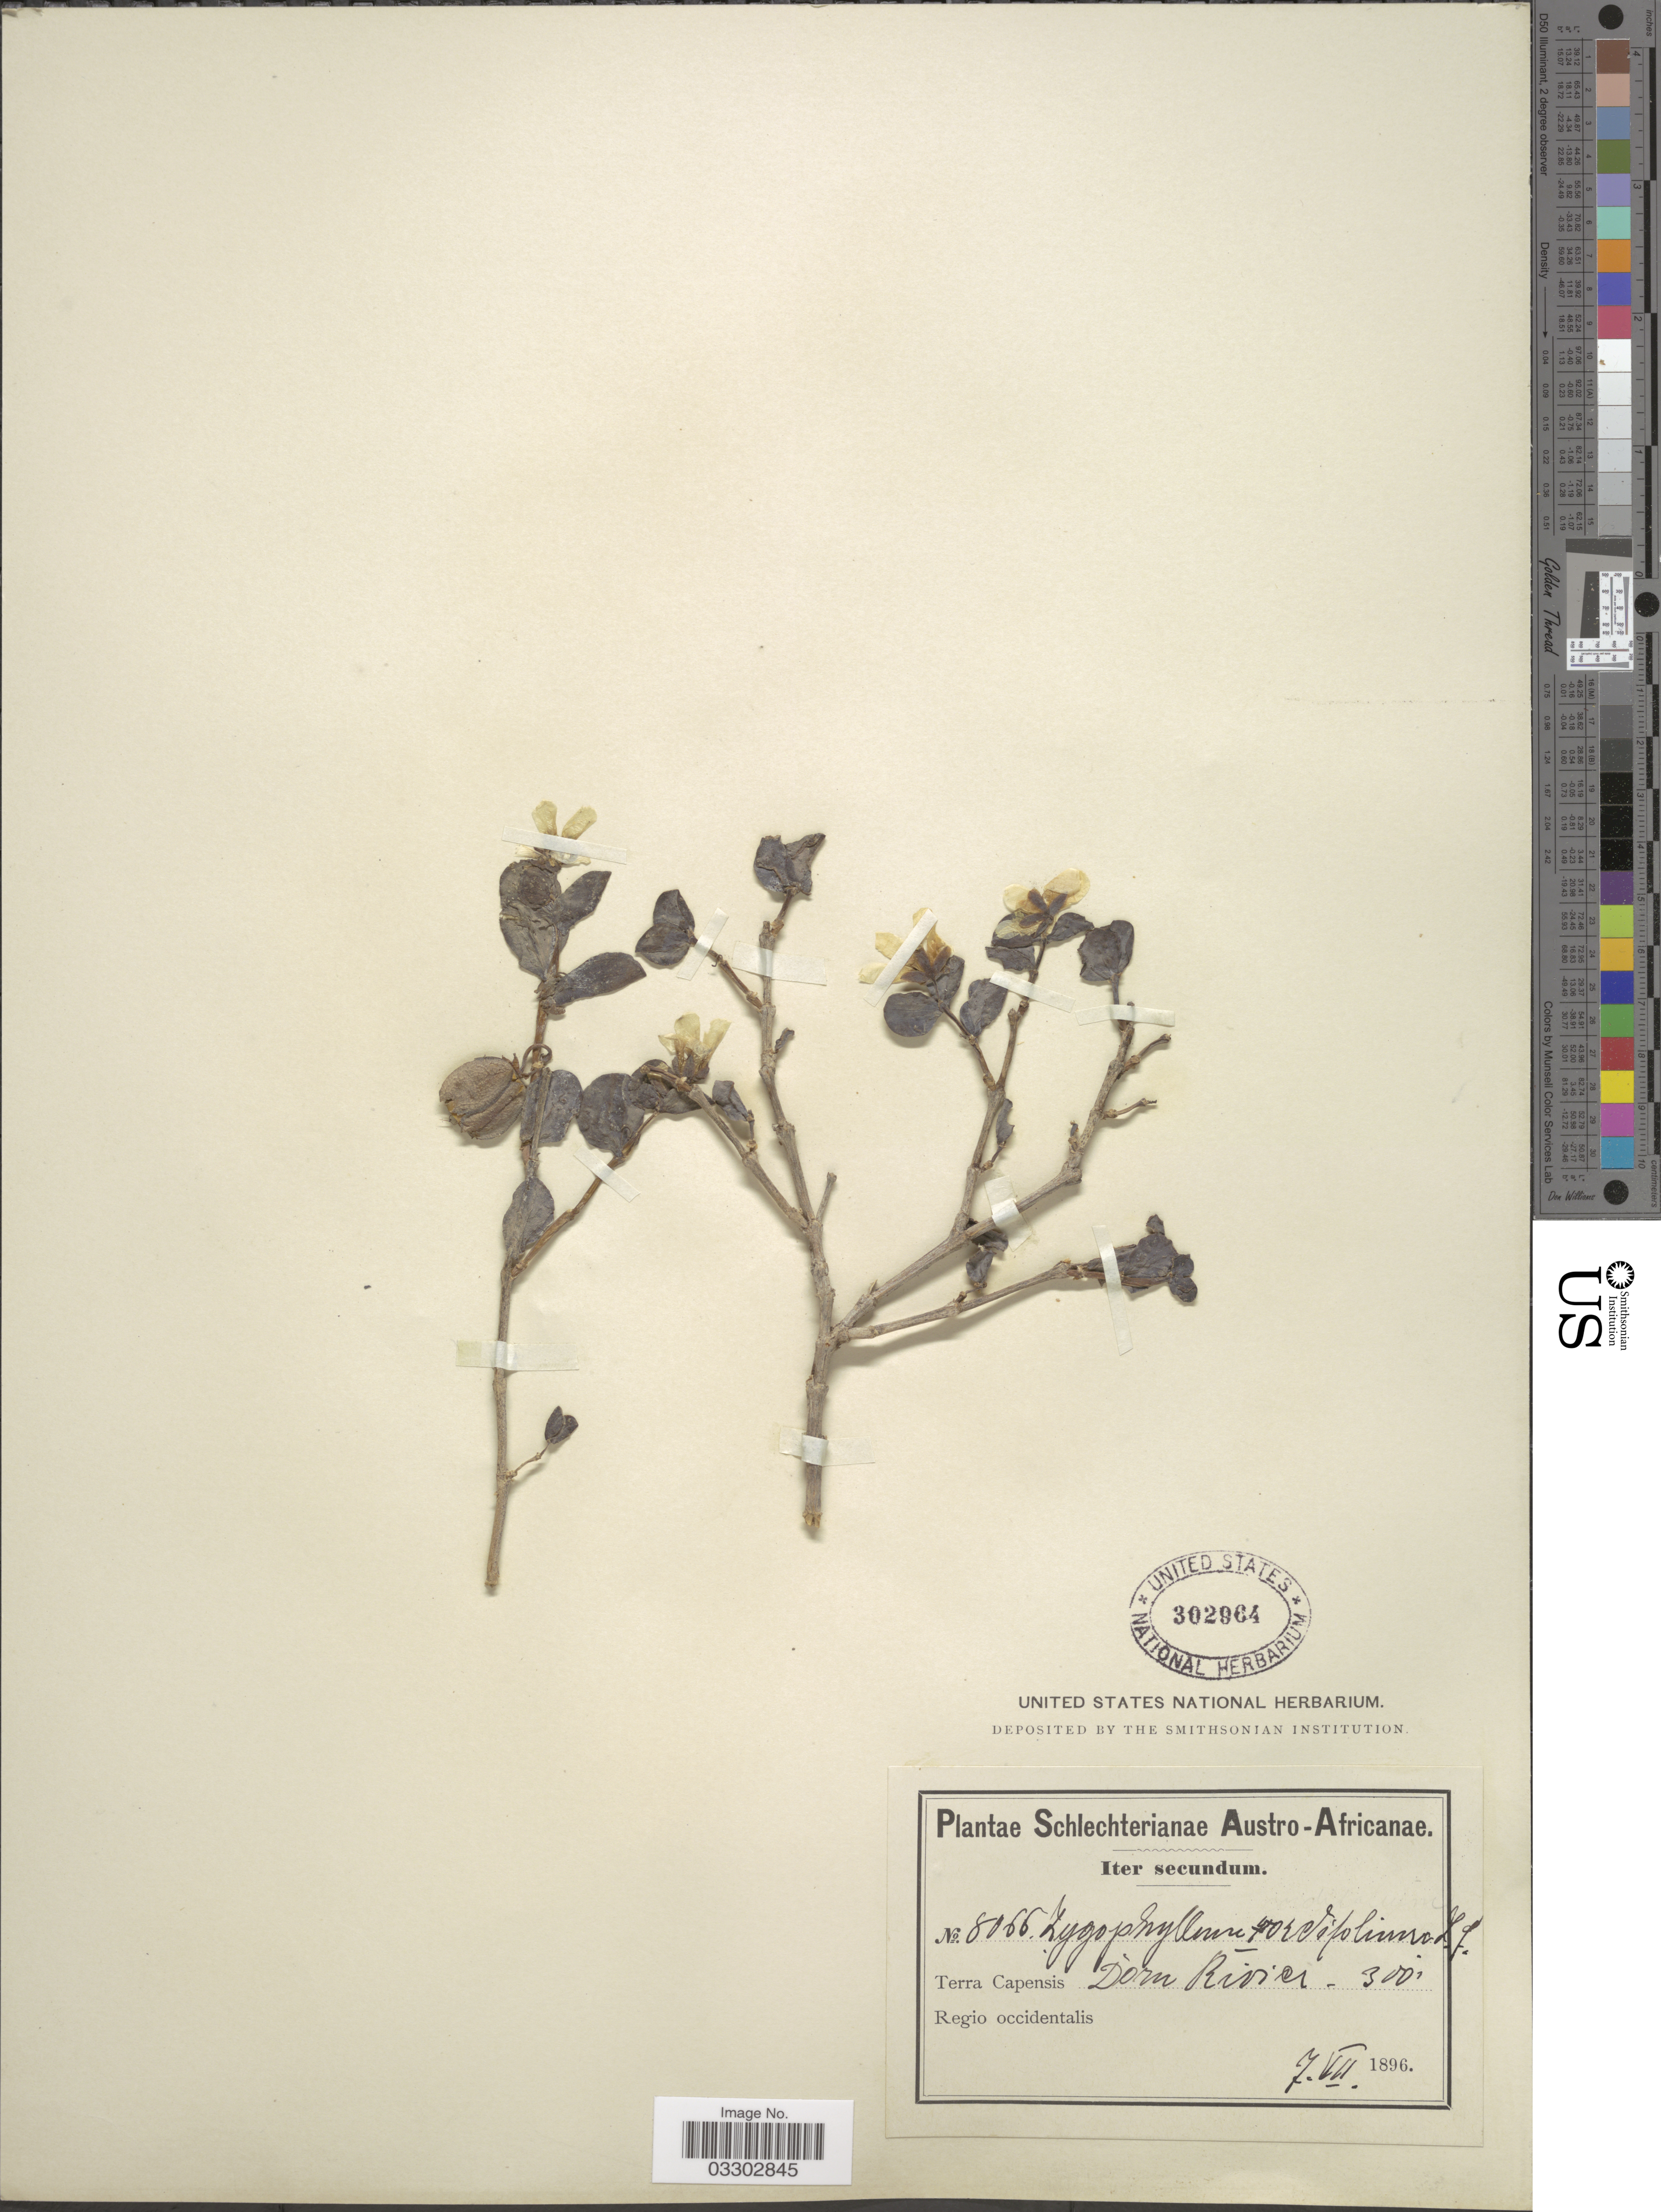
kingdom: Plantae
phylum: Tracheophyta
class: Magnoliopsida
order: Zygophyllales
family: Zygophyllaceae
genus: Roepera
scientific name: Roepera cordifolia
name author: (L. f.) Beier & Thulin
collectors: Schlechter, --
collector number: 8066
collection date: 1896-07-07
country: South Africa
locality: Austro-Africanae. Terra Capensis Regio occidentalis. Dorn Rivier.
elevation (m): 91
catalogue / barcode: US 302964